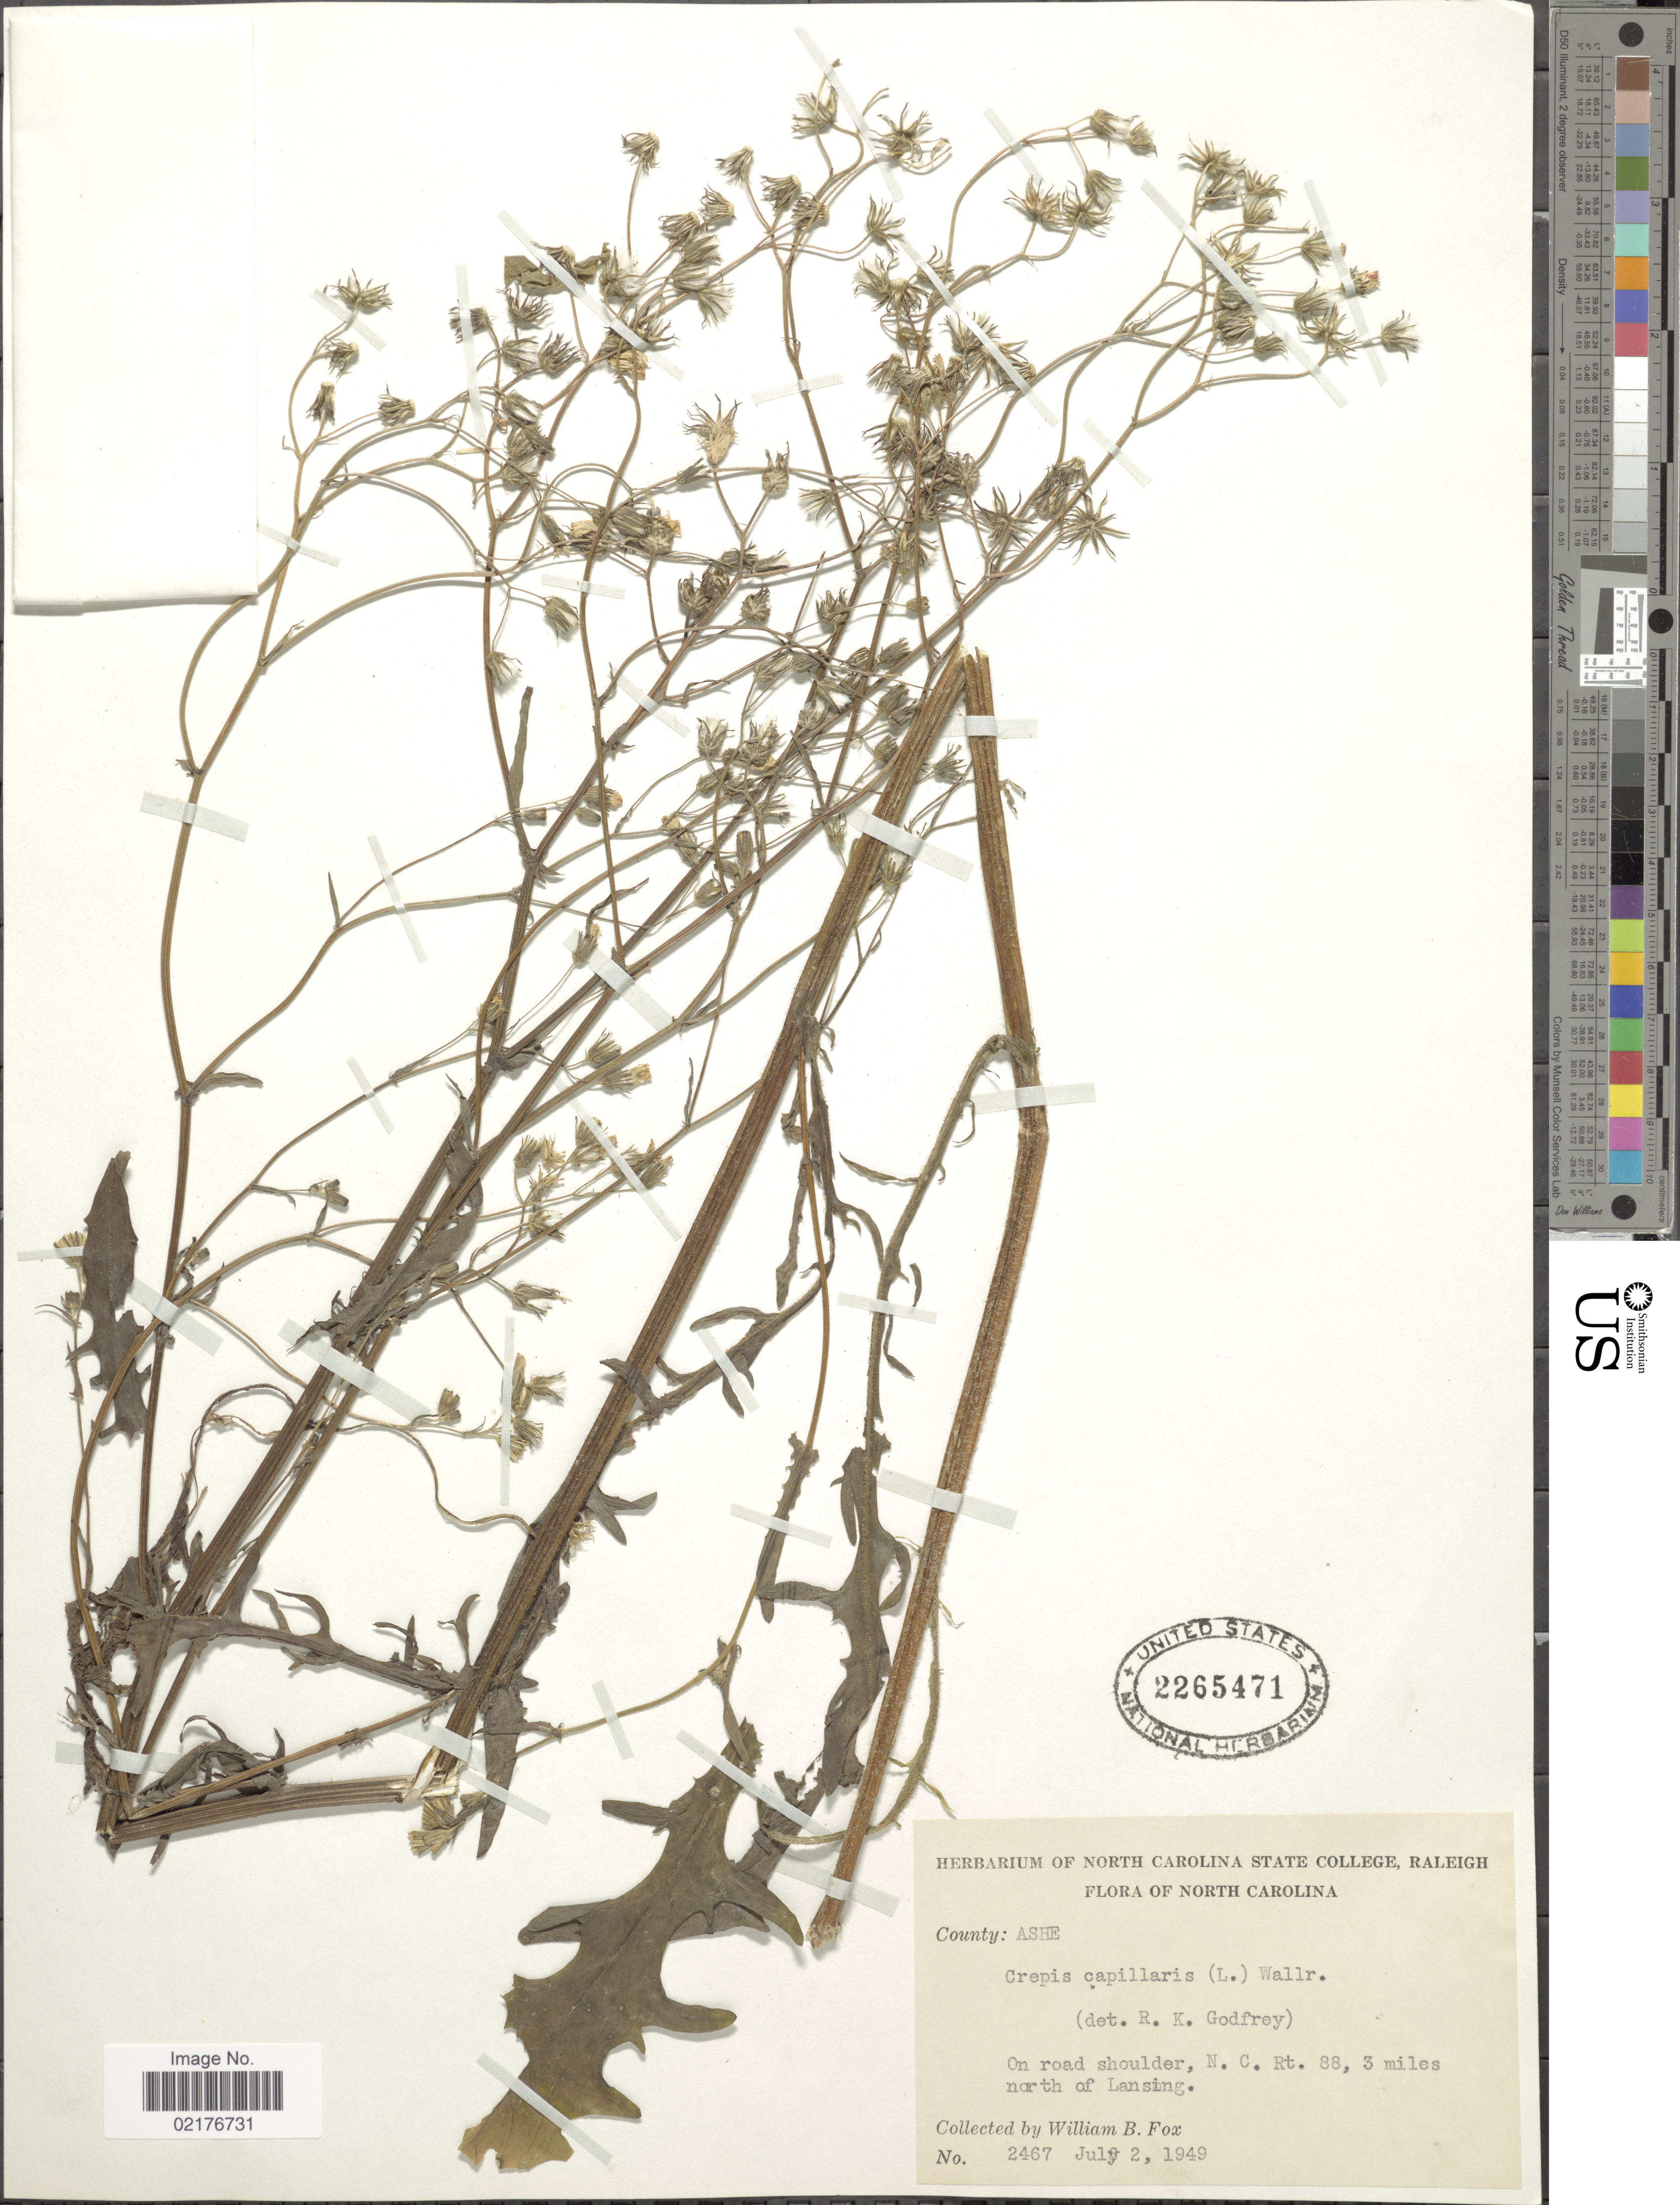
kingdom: Plantae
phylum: Tracheophyta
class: Magnoliopsida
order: Asterales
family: Asteraceae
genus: Crepis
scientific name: Crepis capillaris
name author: (L.) Wallr.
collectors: W. B. Fox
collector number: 2467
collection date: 1949-07-02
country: United States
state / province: North Carolina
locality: County: Ashe, On road shoulder, N.C. Rt. 88, 3 miles north of Lansing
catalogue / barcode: US 2265471